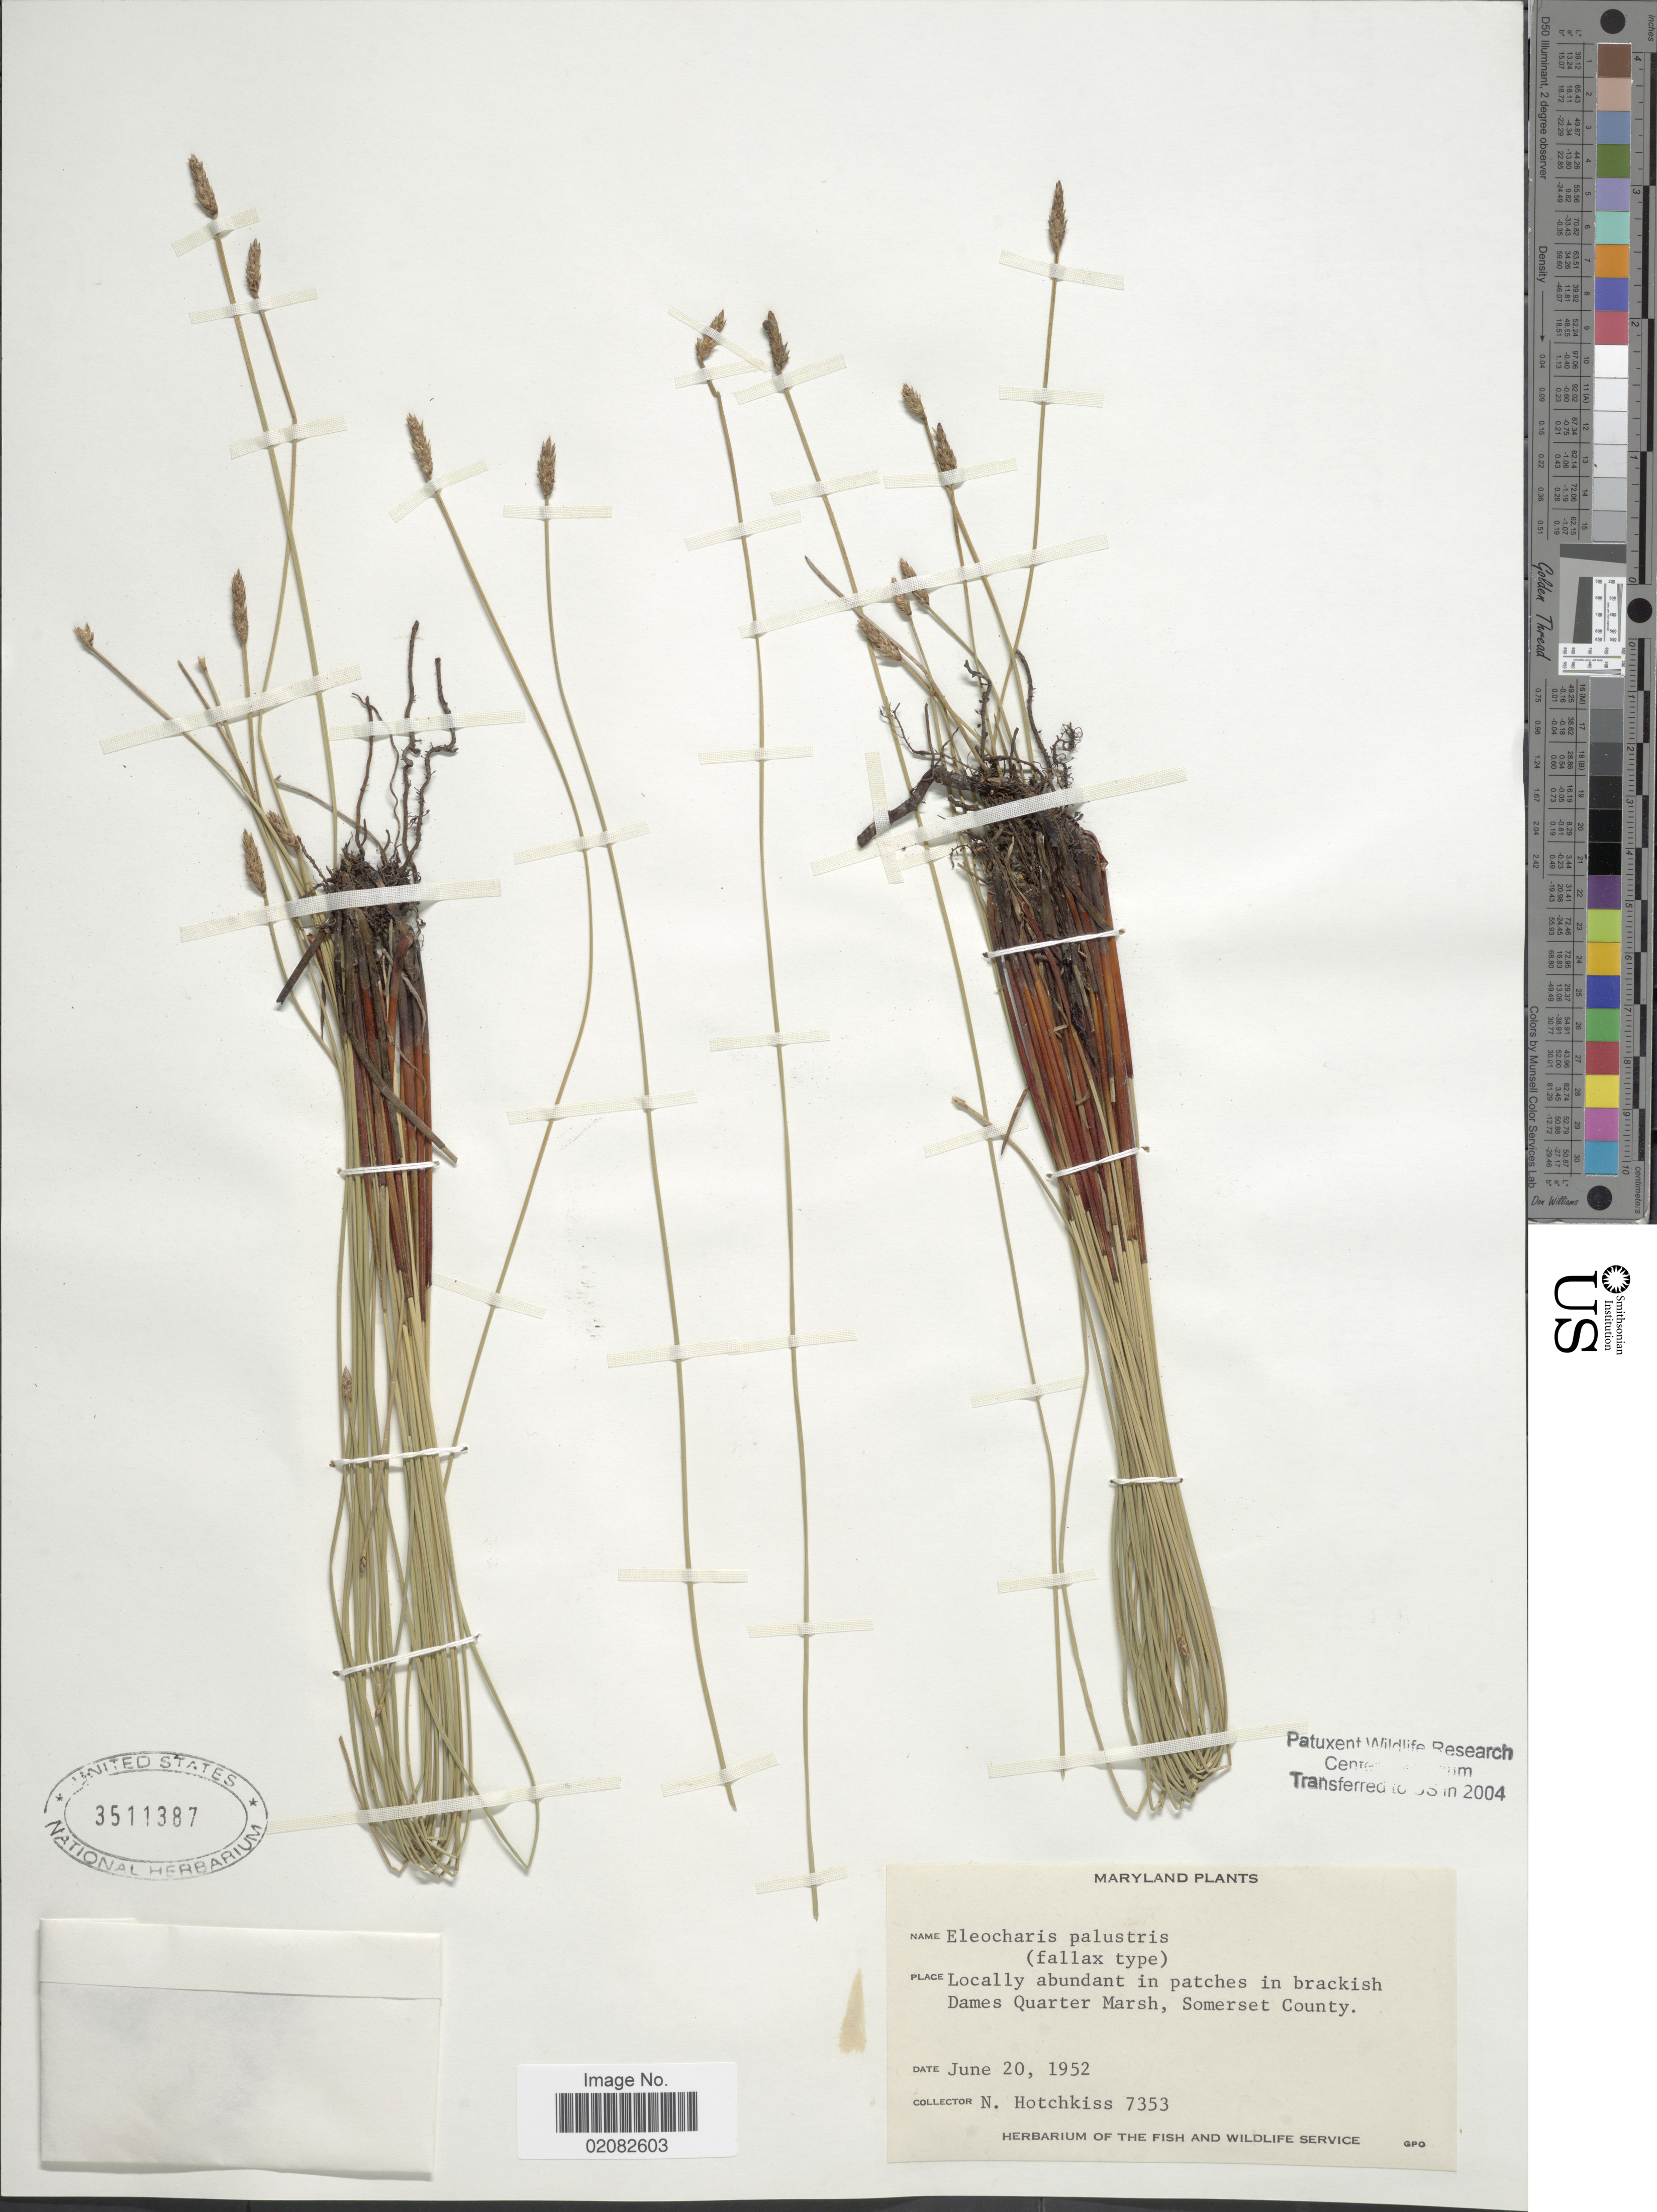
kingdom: Plantae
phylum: Tracheophyta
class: Liliopsida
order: Poales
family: Cyperaceae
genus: Eleocharis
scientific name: Eleocharis fallax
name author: Weath.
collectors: N. Hotchkiss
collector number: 7353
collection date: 1952-06-20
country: United States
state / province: Maryland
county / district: Somerset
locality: Dames Quarter Marsh, Somerset County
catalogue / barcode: US 3511387